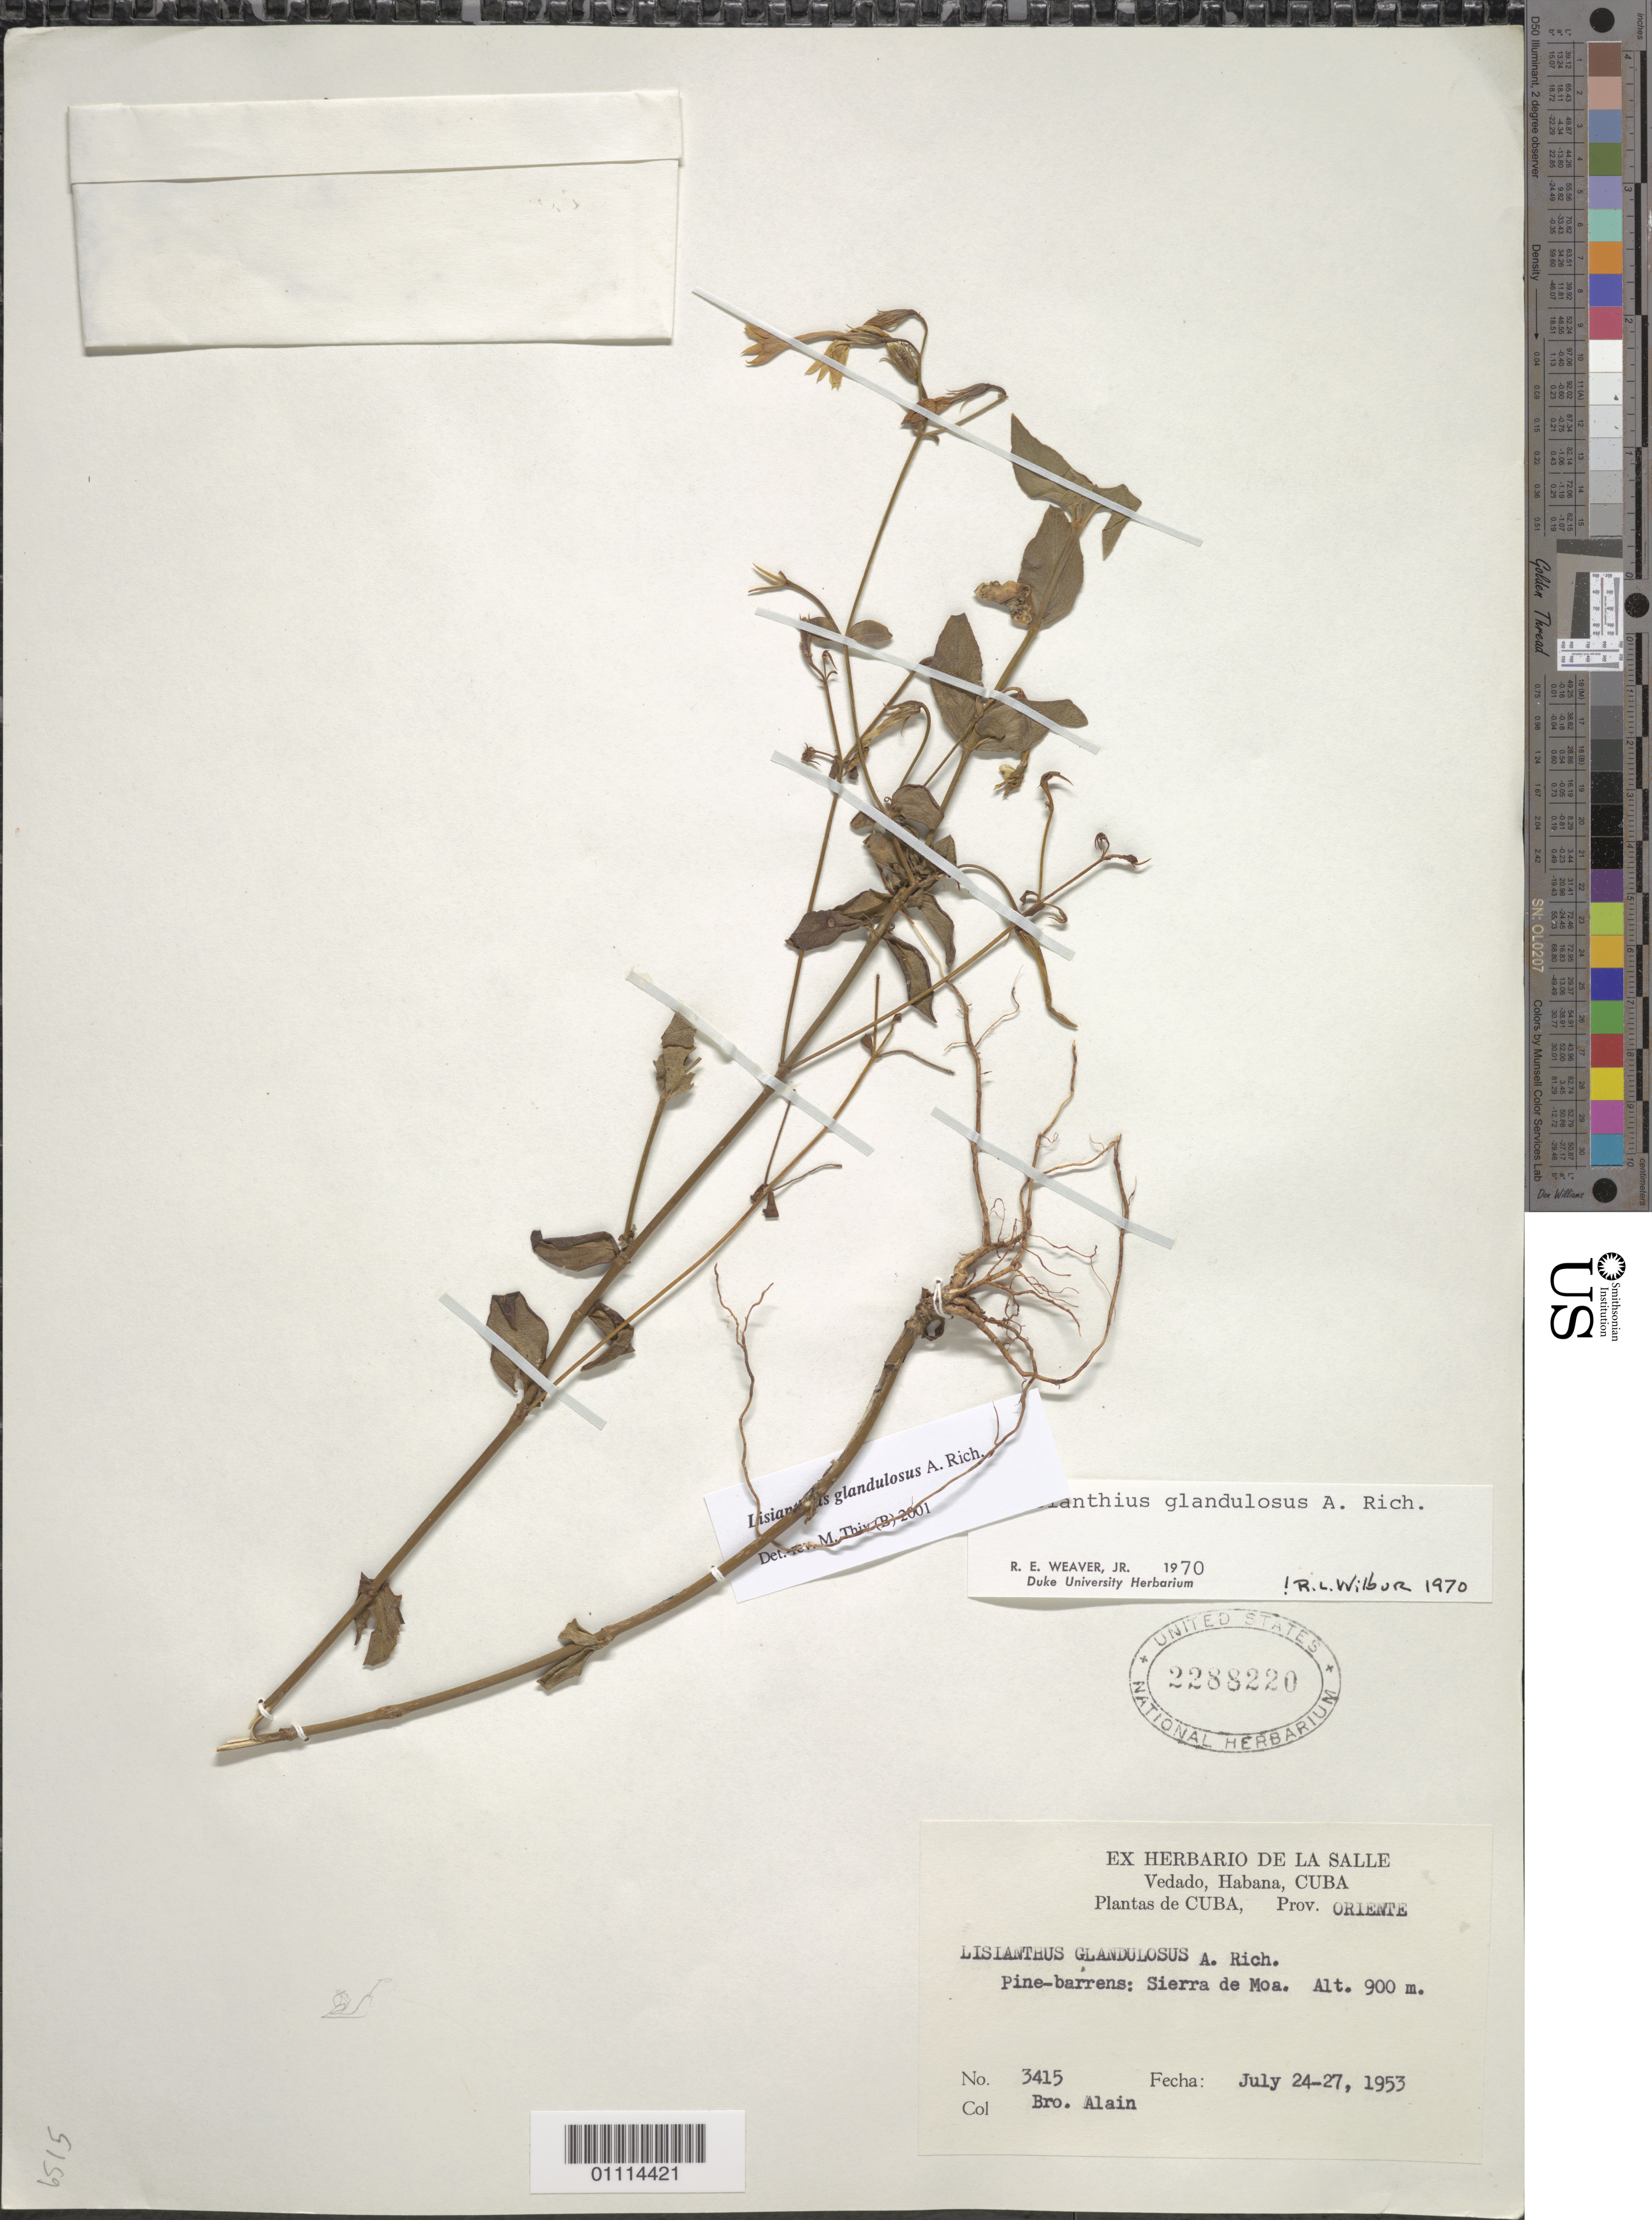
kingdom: Plantae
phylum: Tracheophyta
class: Magnoliopsida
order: Gentianales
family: Gentianaceae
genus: Lisianthius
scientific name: Lisianthius glandulosus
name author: A. Rich.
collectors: A. H. Liogier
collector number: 3415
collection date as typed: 24 Jul 1953 to 27 Jul 1953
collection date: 1953-07-24/1953-07-27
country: Cuba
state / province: Holguín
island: Cuba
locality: Pine-barrens: Sierra de Moa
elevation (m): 900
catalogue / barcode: US 2288220